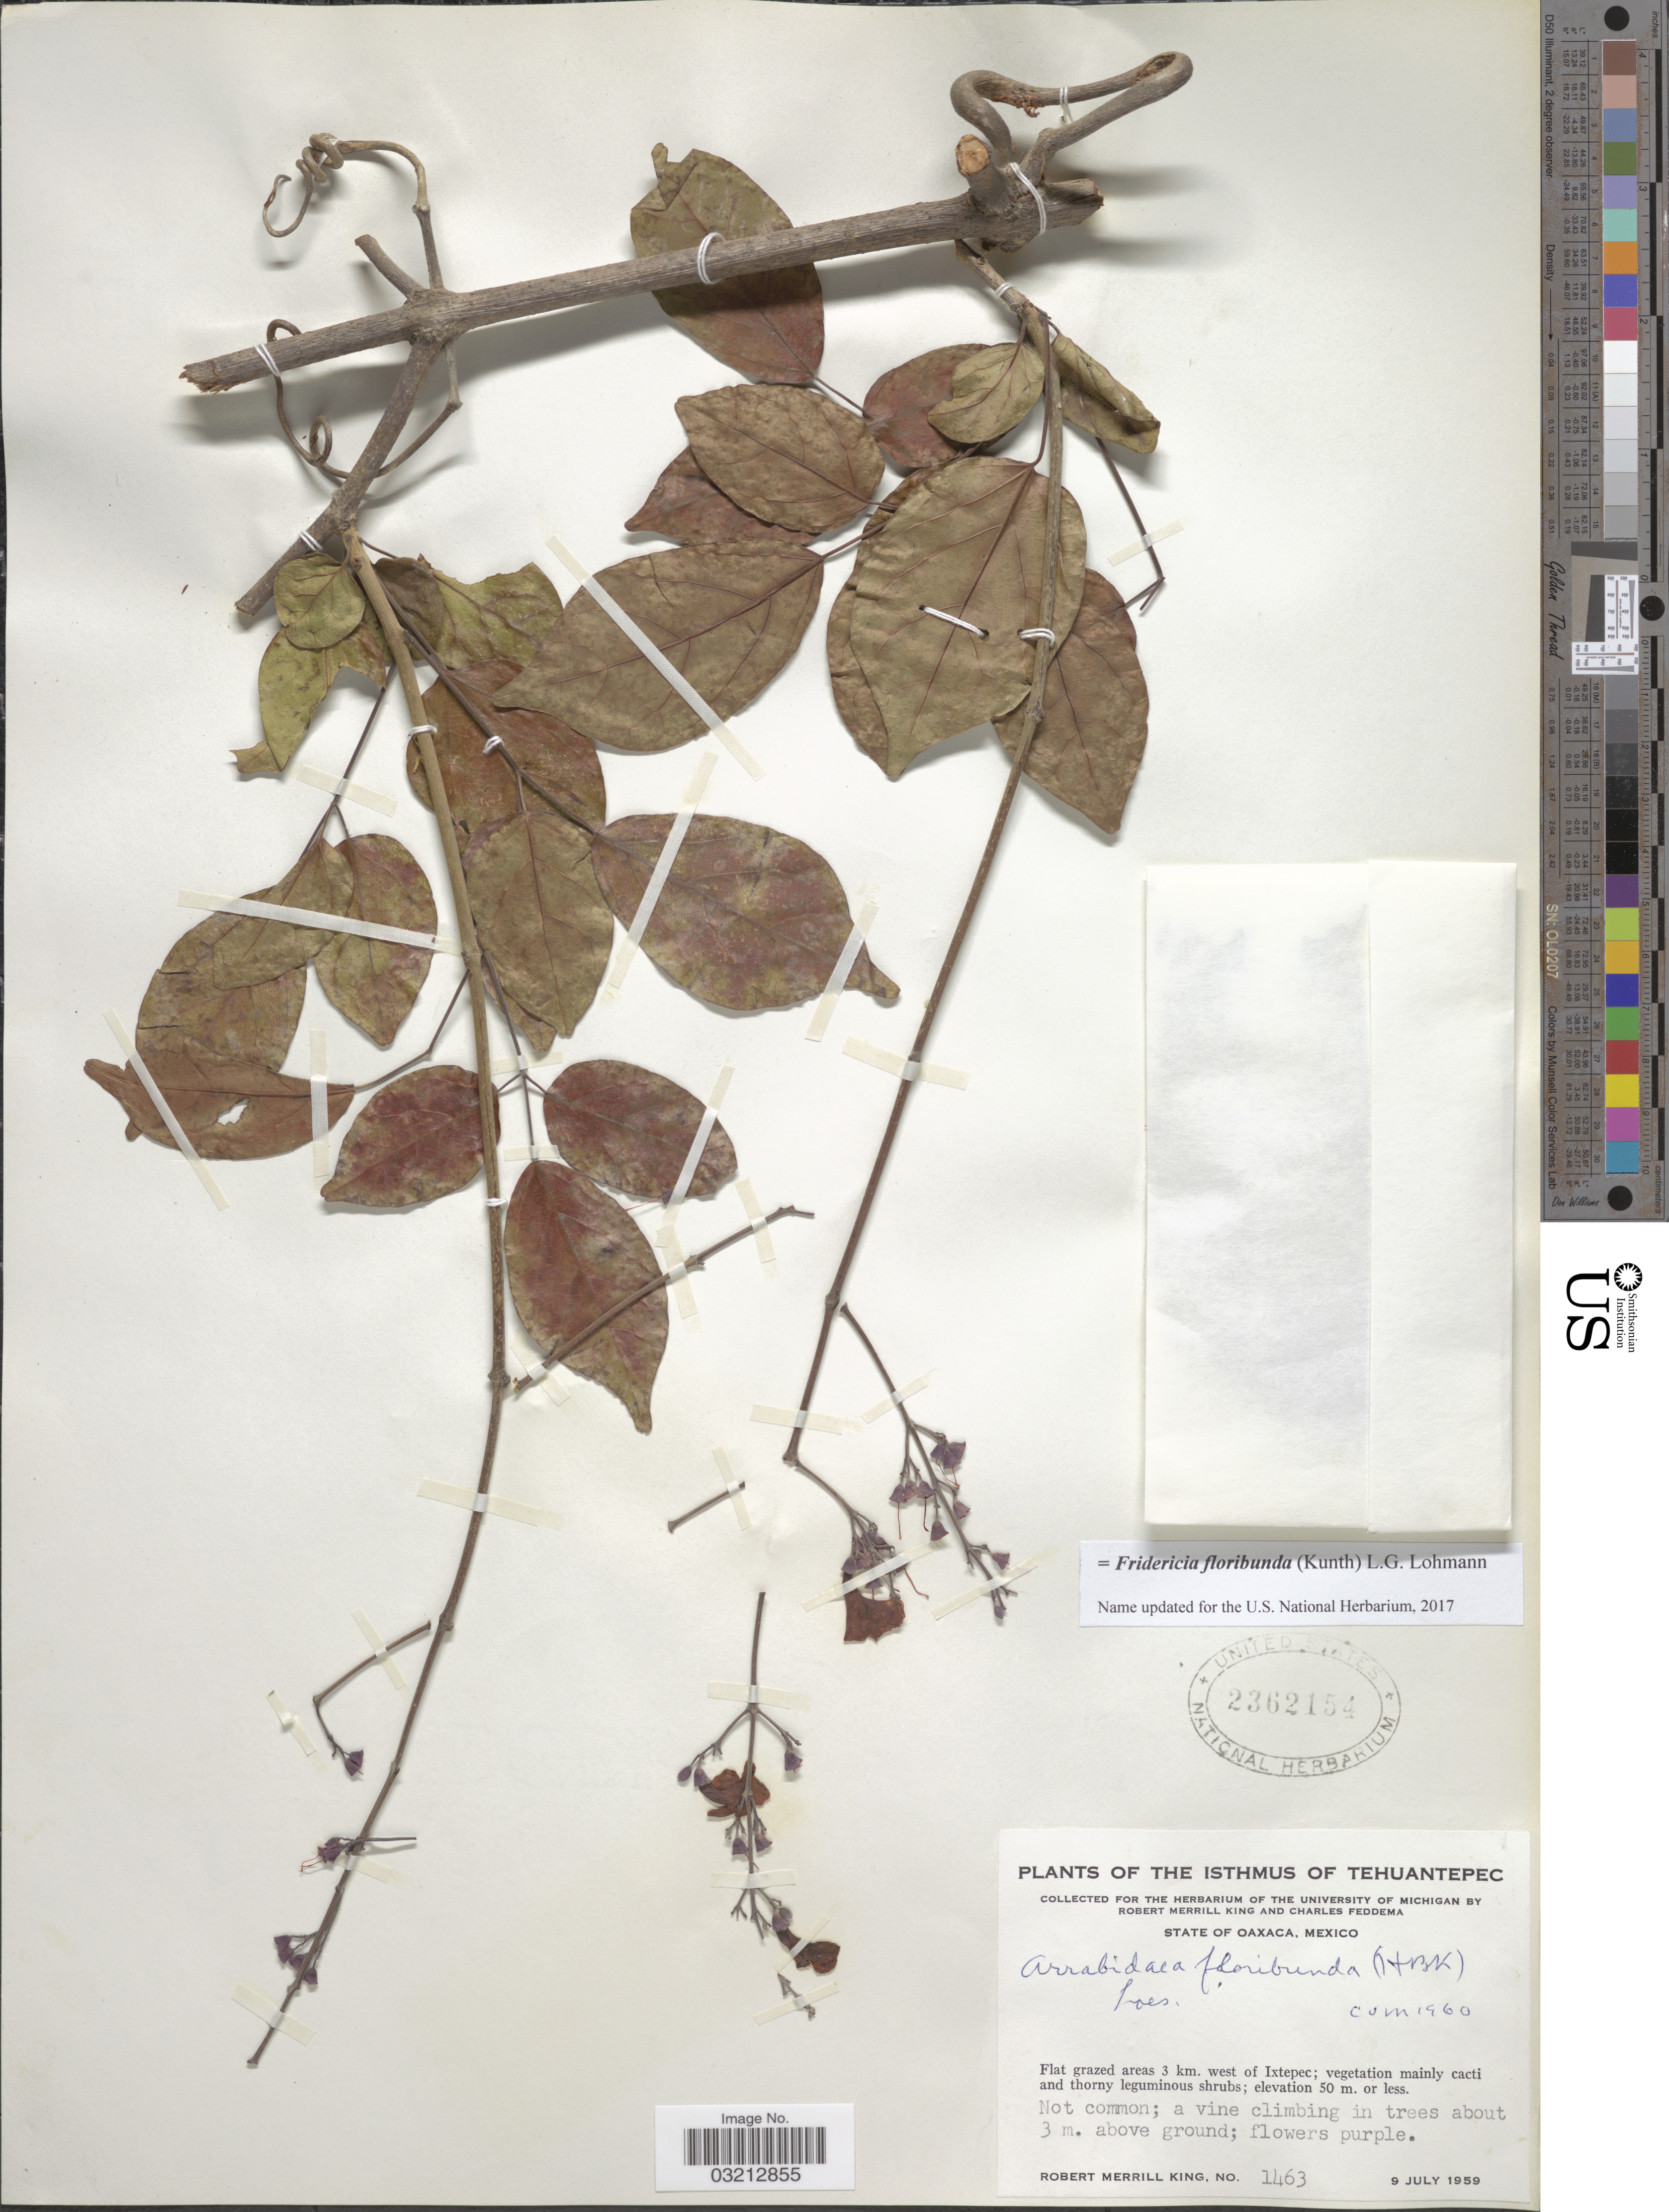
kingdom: Plantae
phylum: Tracheophyta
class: Magnoliopsida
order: Lamiales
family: Bignoniaceae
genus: Fridericia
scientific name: Fridericia floribunda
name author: (Kunth) L.G. Lohmann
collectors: R. M. King & C. Feddema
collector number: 1463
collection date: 1959-07-09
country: Mexico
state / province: Oaxaca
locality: The Isthmus of Tehuantepec. 3 km. west of Ixtepec.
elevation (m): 50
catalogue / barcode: US 2362154